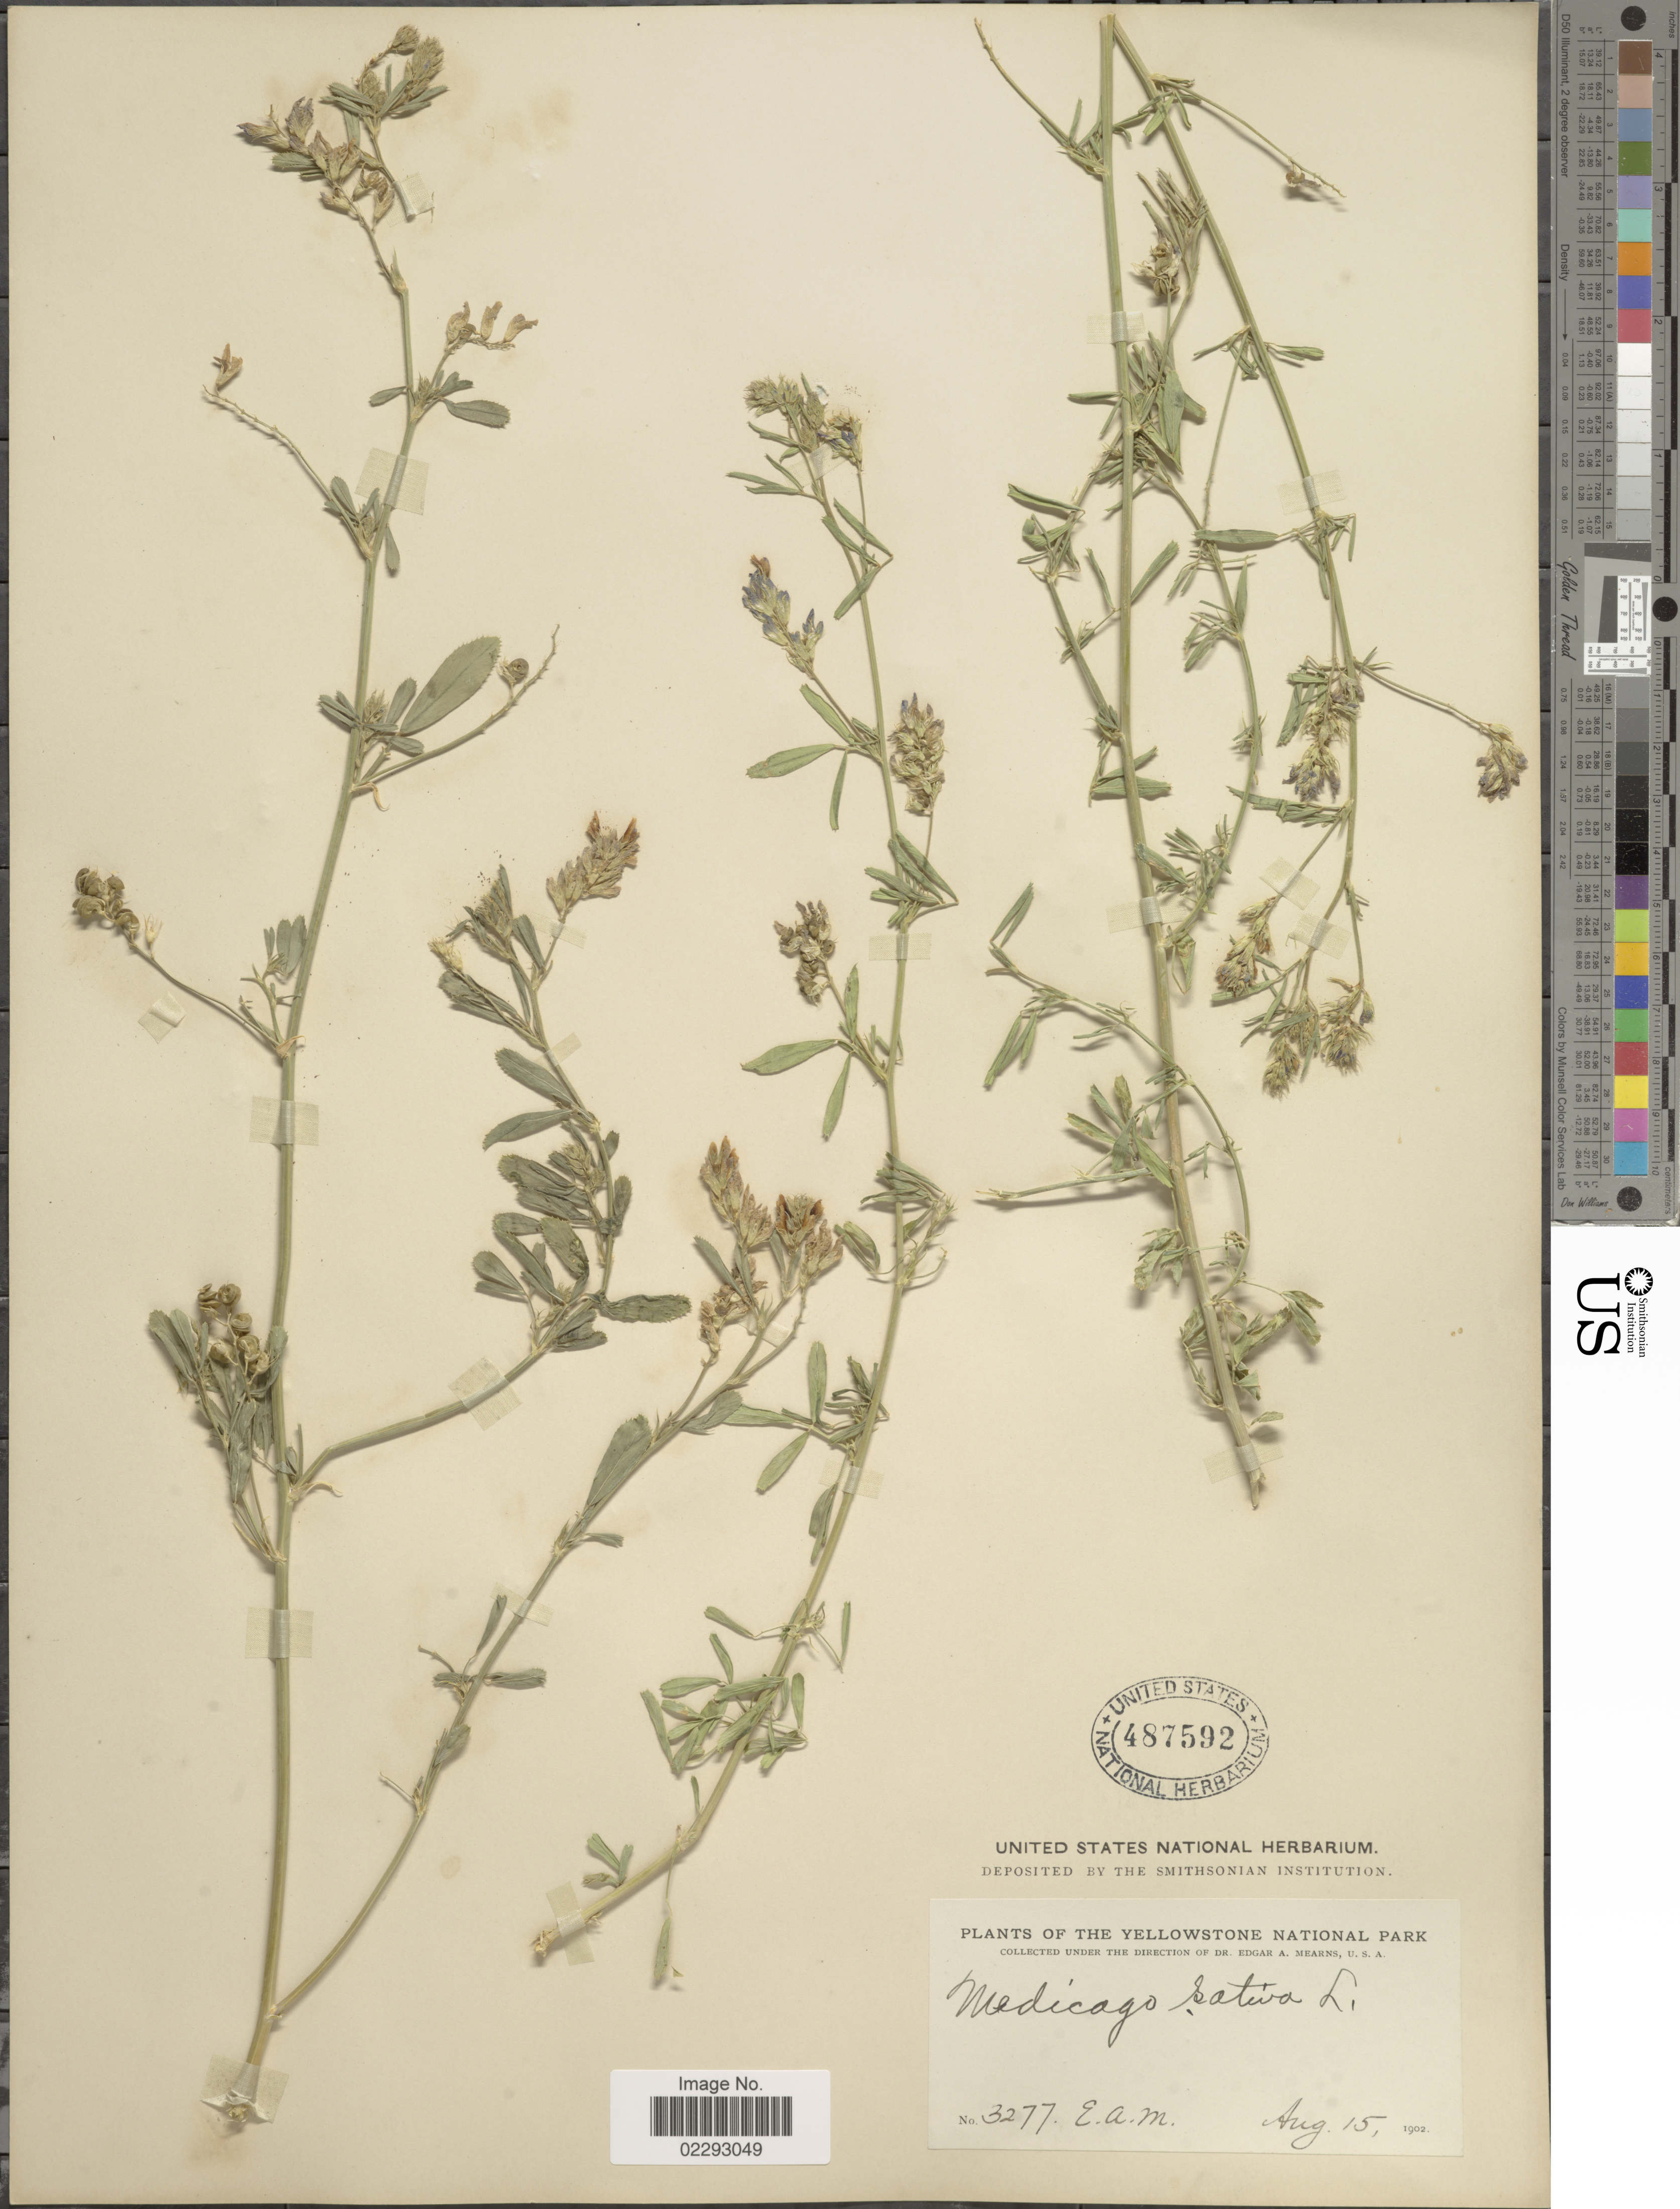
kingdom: Plantae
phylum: Tracheophyta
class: Magnoliopsida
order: Fabales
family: Fabaceae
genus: Medicago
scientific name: Medicago sativa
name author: L.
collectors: E. A. Mearns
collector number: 3277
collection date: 1902-08-15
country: United States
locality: Yellowstone National Park.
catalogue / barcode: US 487592